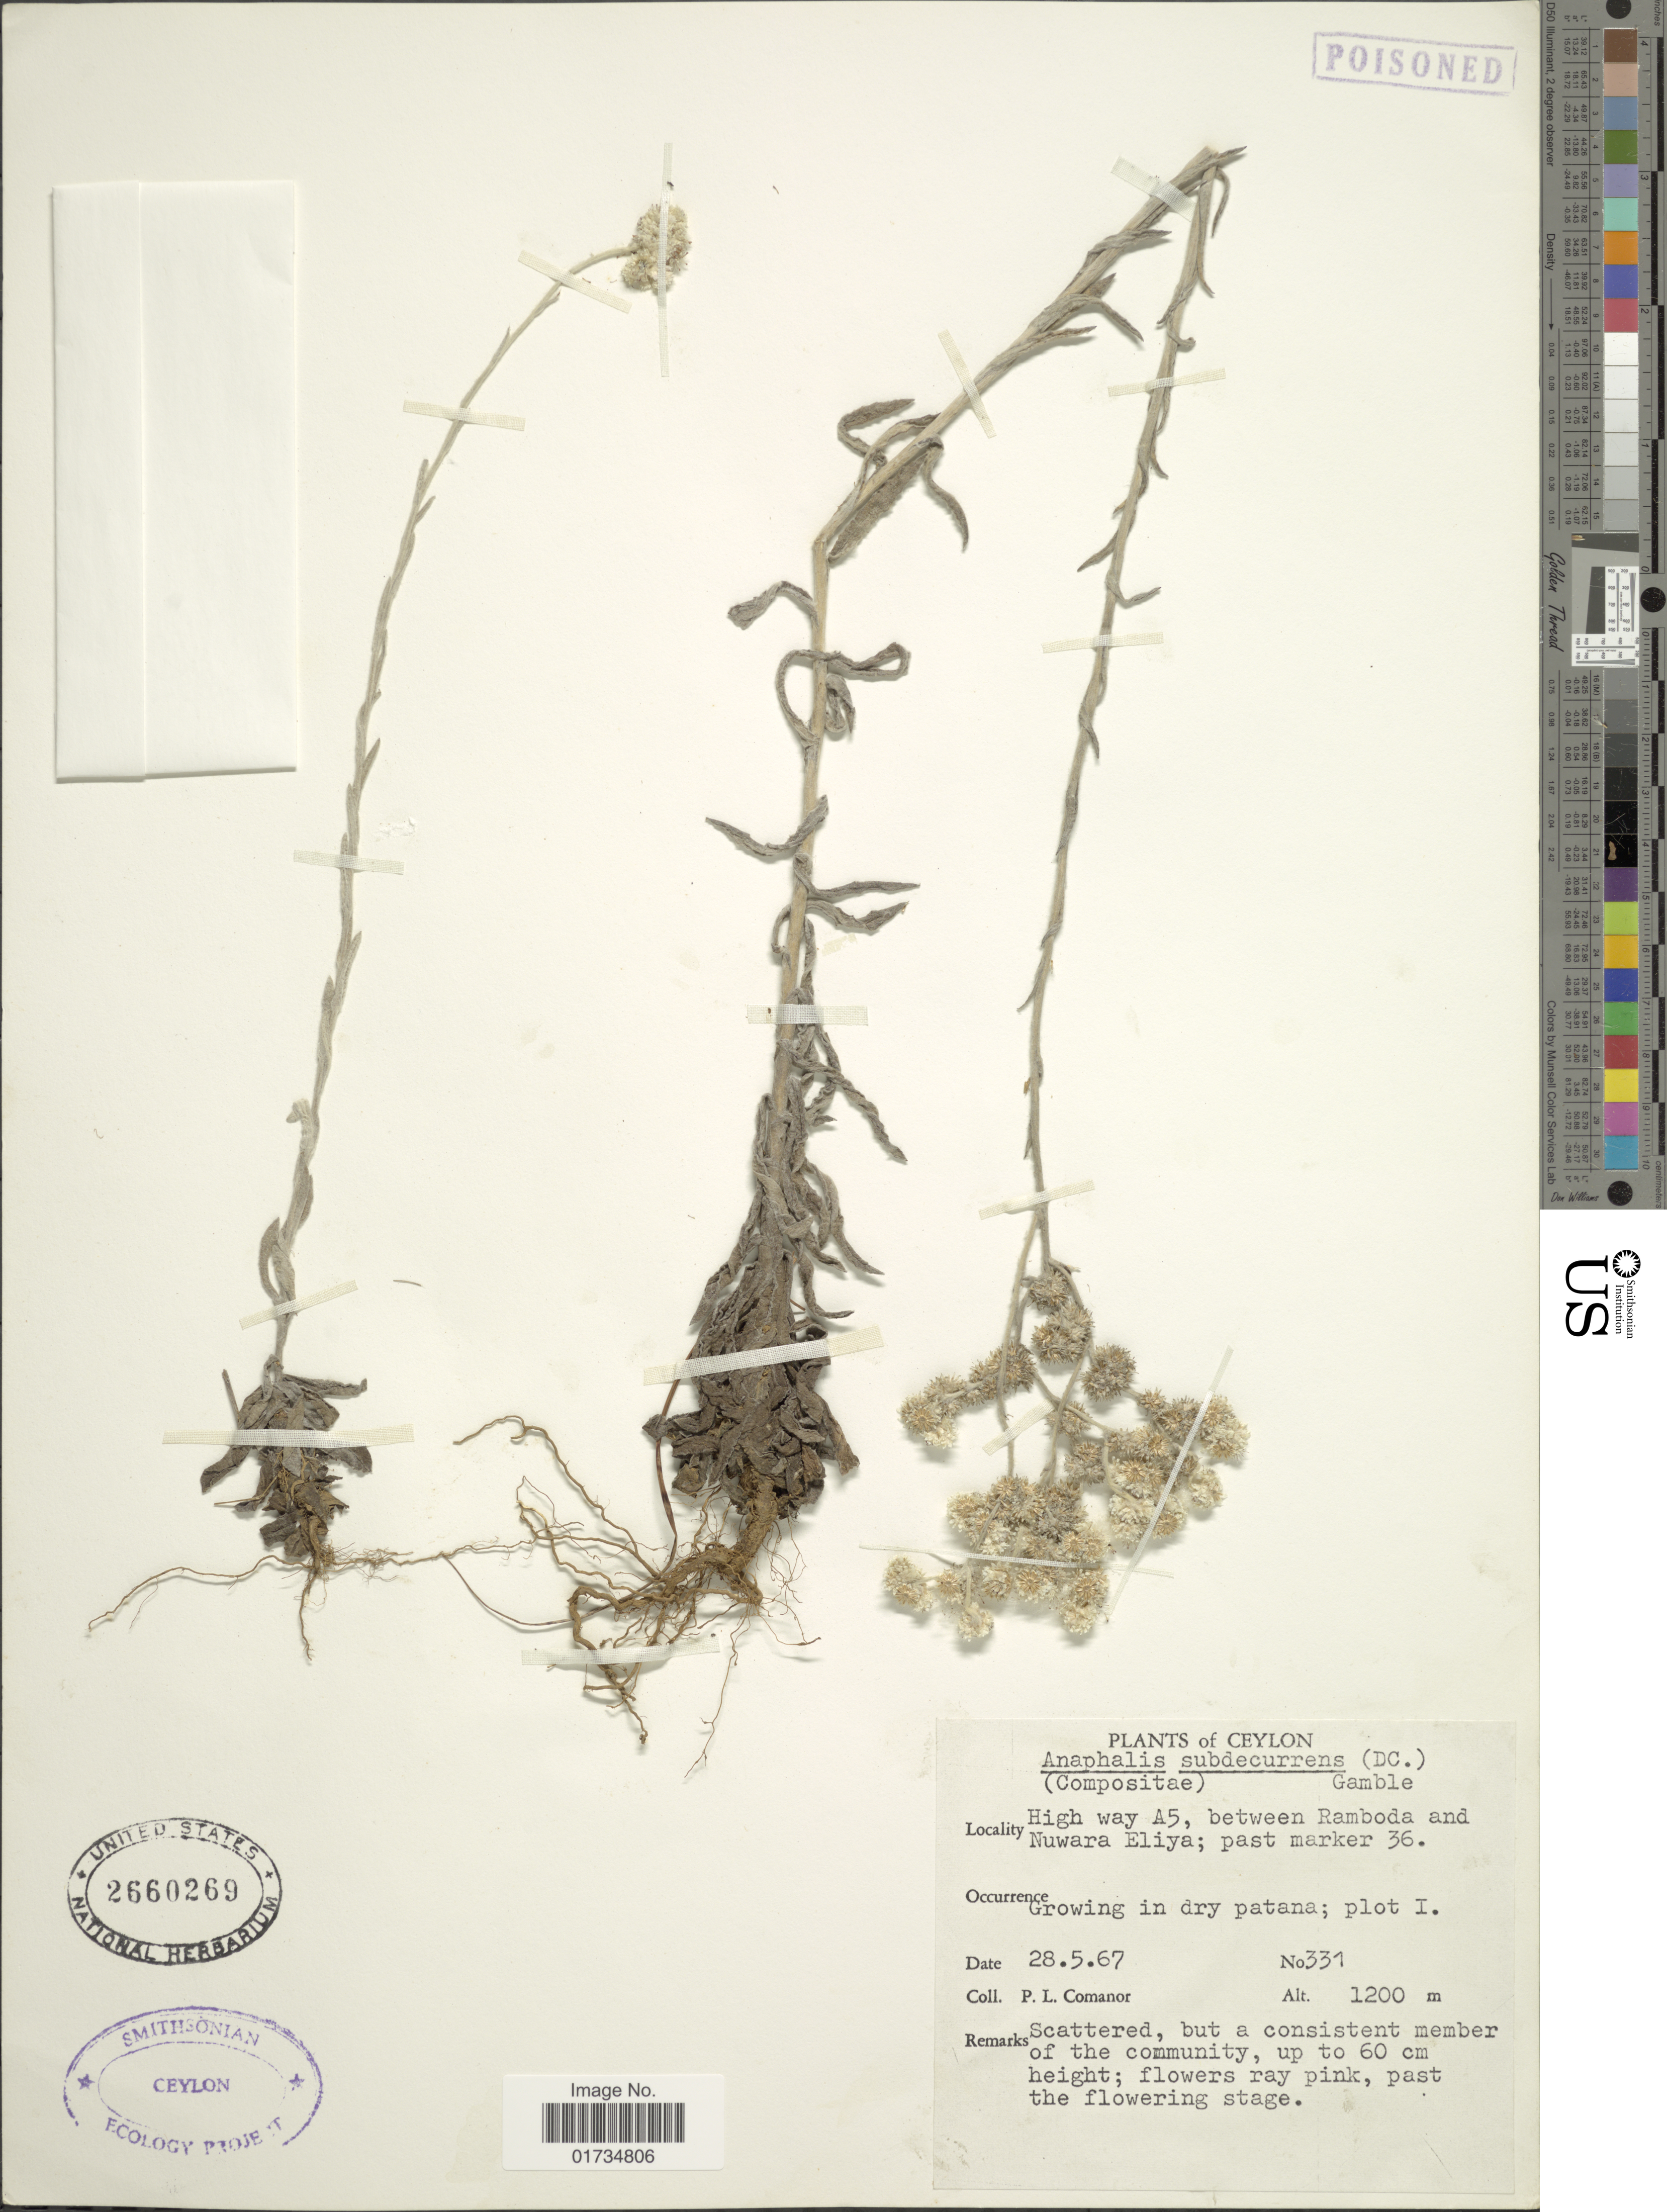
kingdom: Plantae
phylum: Tracheophyta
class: Magnoliopsida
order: Asterales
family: Asteraceae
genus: Anaphalis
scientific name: Anaphalis subdecurrens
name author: (DC.) Gamble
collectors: P. Comanor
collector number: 331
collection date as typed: Transcribed d/m/y: 28/5/67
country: Sri Lanka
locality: Ceylon. High way A5, between Ramboda and Nuwara Eliya; past marker 36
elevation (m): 1200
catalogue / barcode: US 2660269